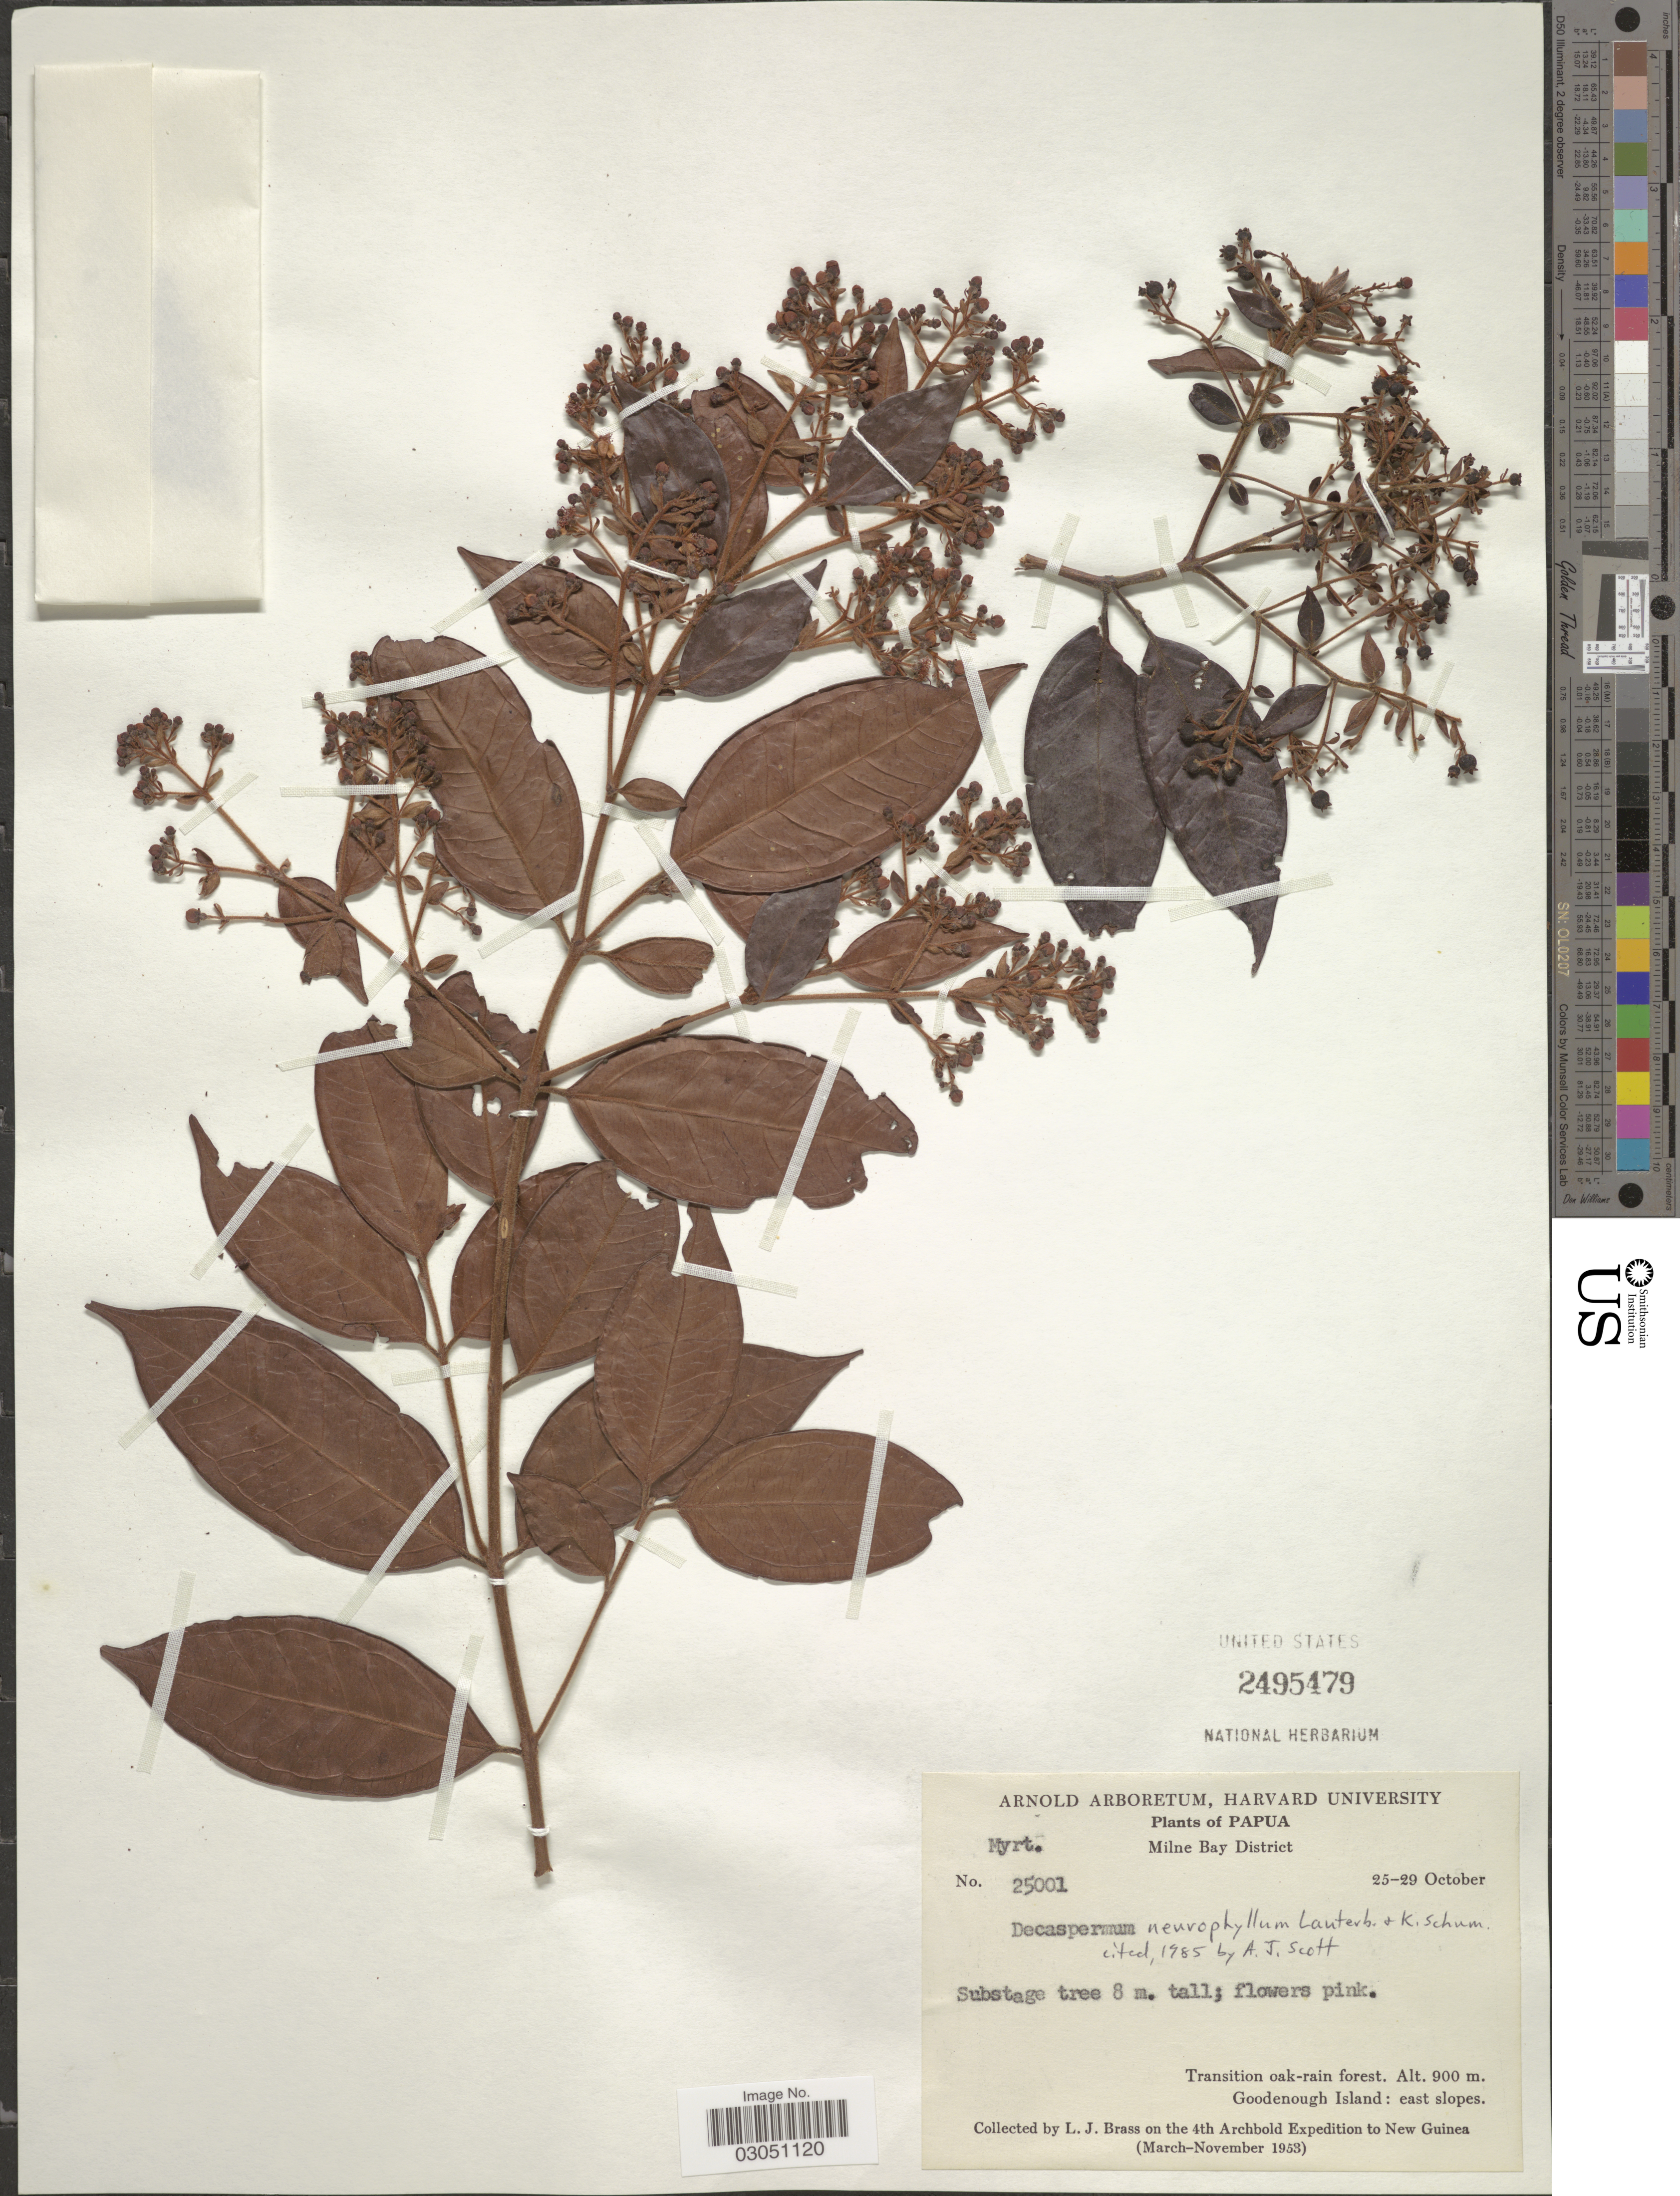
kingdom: Plantae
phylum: Tracheophyta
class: Magnoliopsida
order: Myrtales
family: Myrtaceae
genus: Decaspermum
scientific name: Decaspermum neurophyllum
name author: K. Schum. & Lauterb.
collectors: L. J. Brass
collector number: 25001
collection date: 1953-10-25/1953-10-29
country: Papua New Guinea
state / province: Milne Bay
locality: Papua. Milne Bay District. Transition oak-rain forest. Goodenough Island: east slopes. New Guinea.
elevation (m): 900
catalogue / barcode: US 2495479